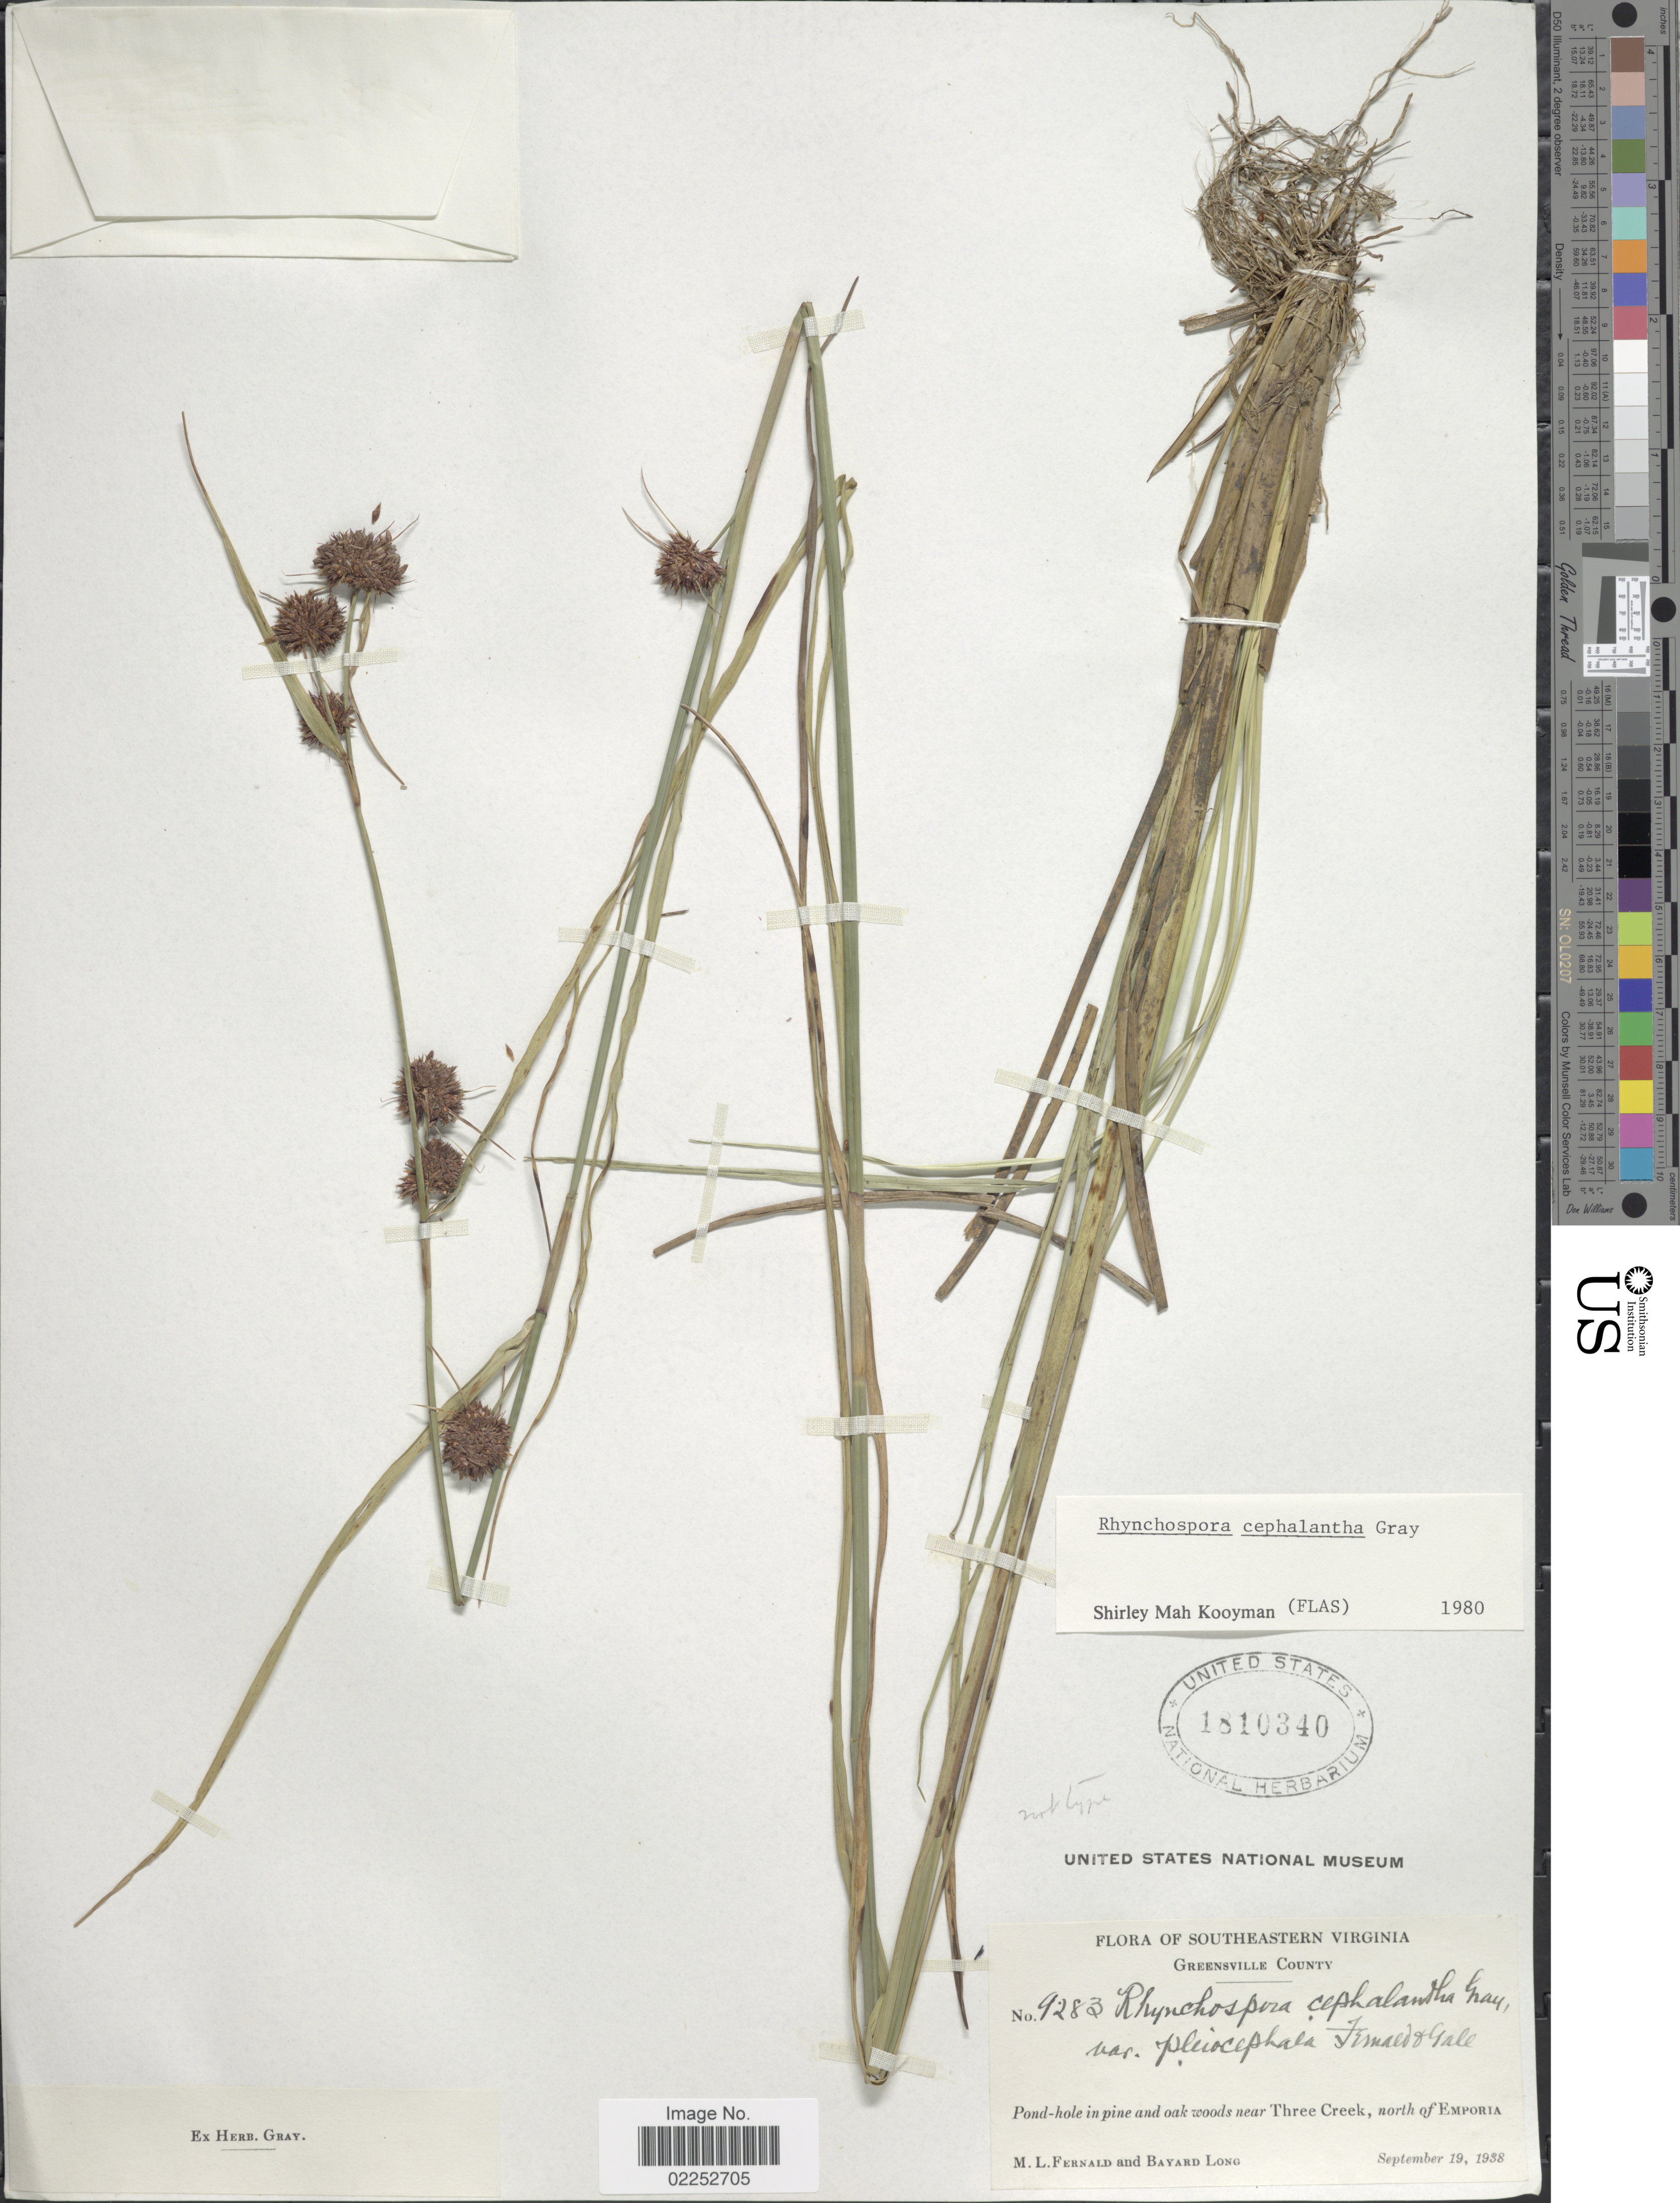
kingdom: Plantae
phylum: Tracheophyta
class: Liliopsida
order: Poales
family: Cyperaceae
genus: Rhynchospora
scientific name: Rhynchospora cephalantha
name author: A. Gray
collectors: M. L. Fernald & B. Long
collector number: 9283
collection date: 1938-09-19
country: United States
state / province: Virginia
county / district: Greensville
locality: Southeastern Virginia. Greensville County. near Three Creek, north of Emporia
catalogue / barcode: US 1810340